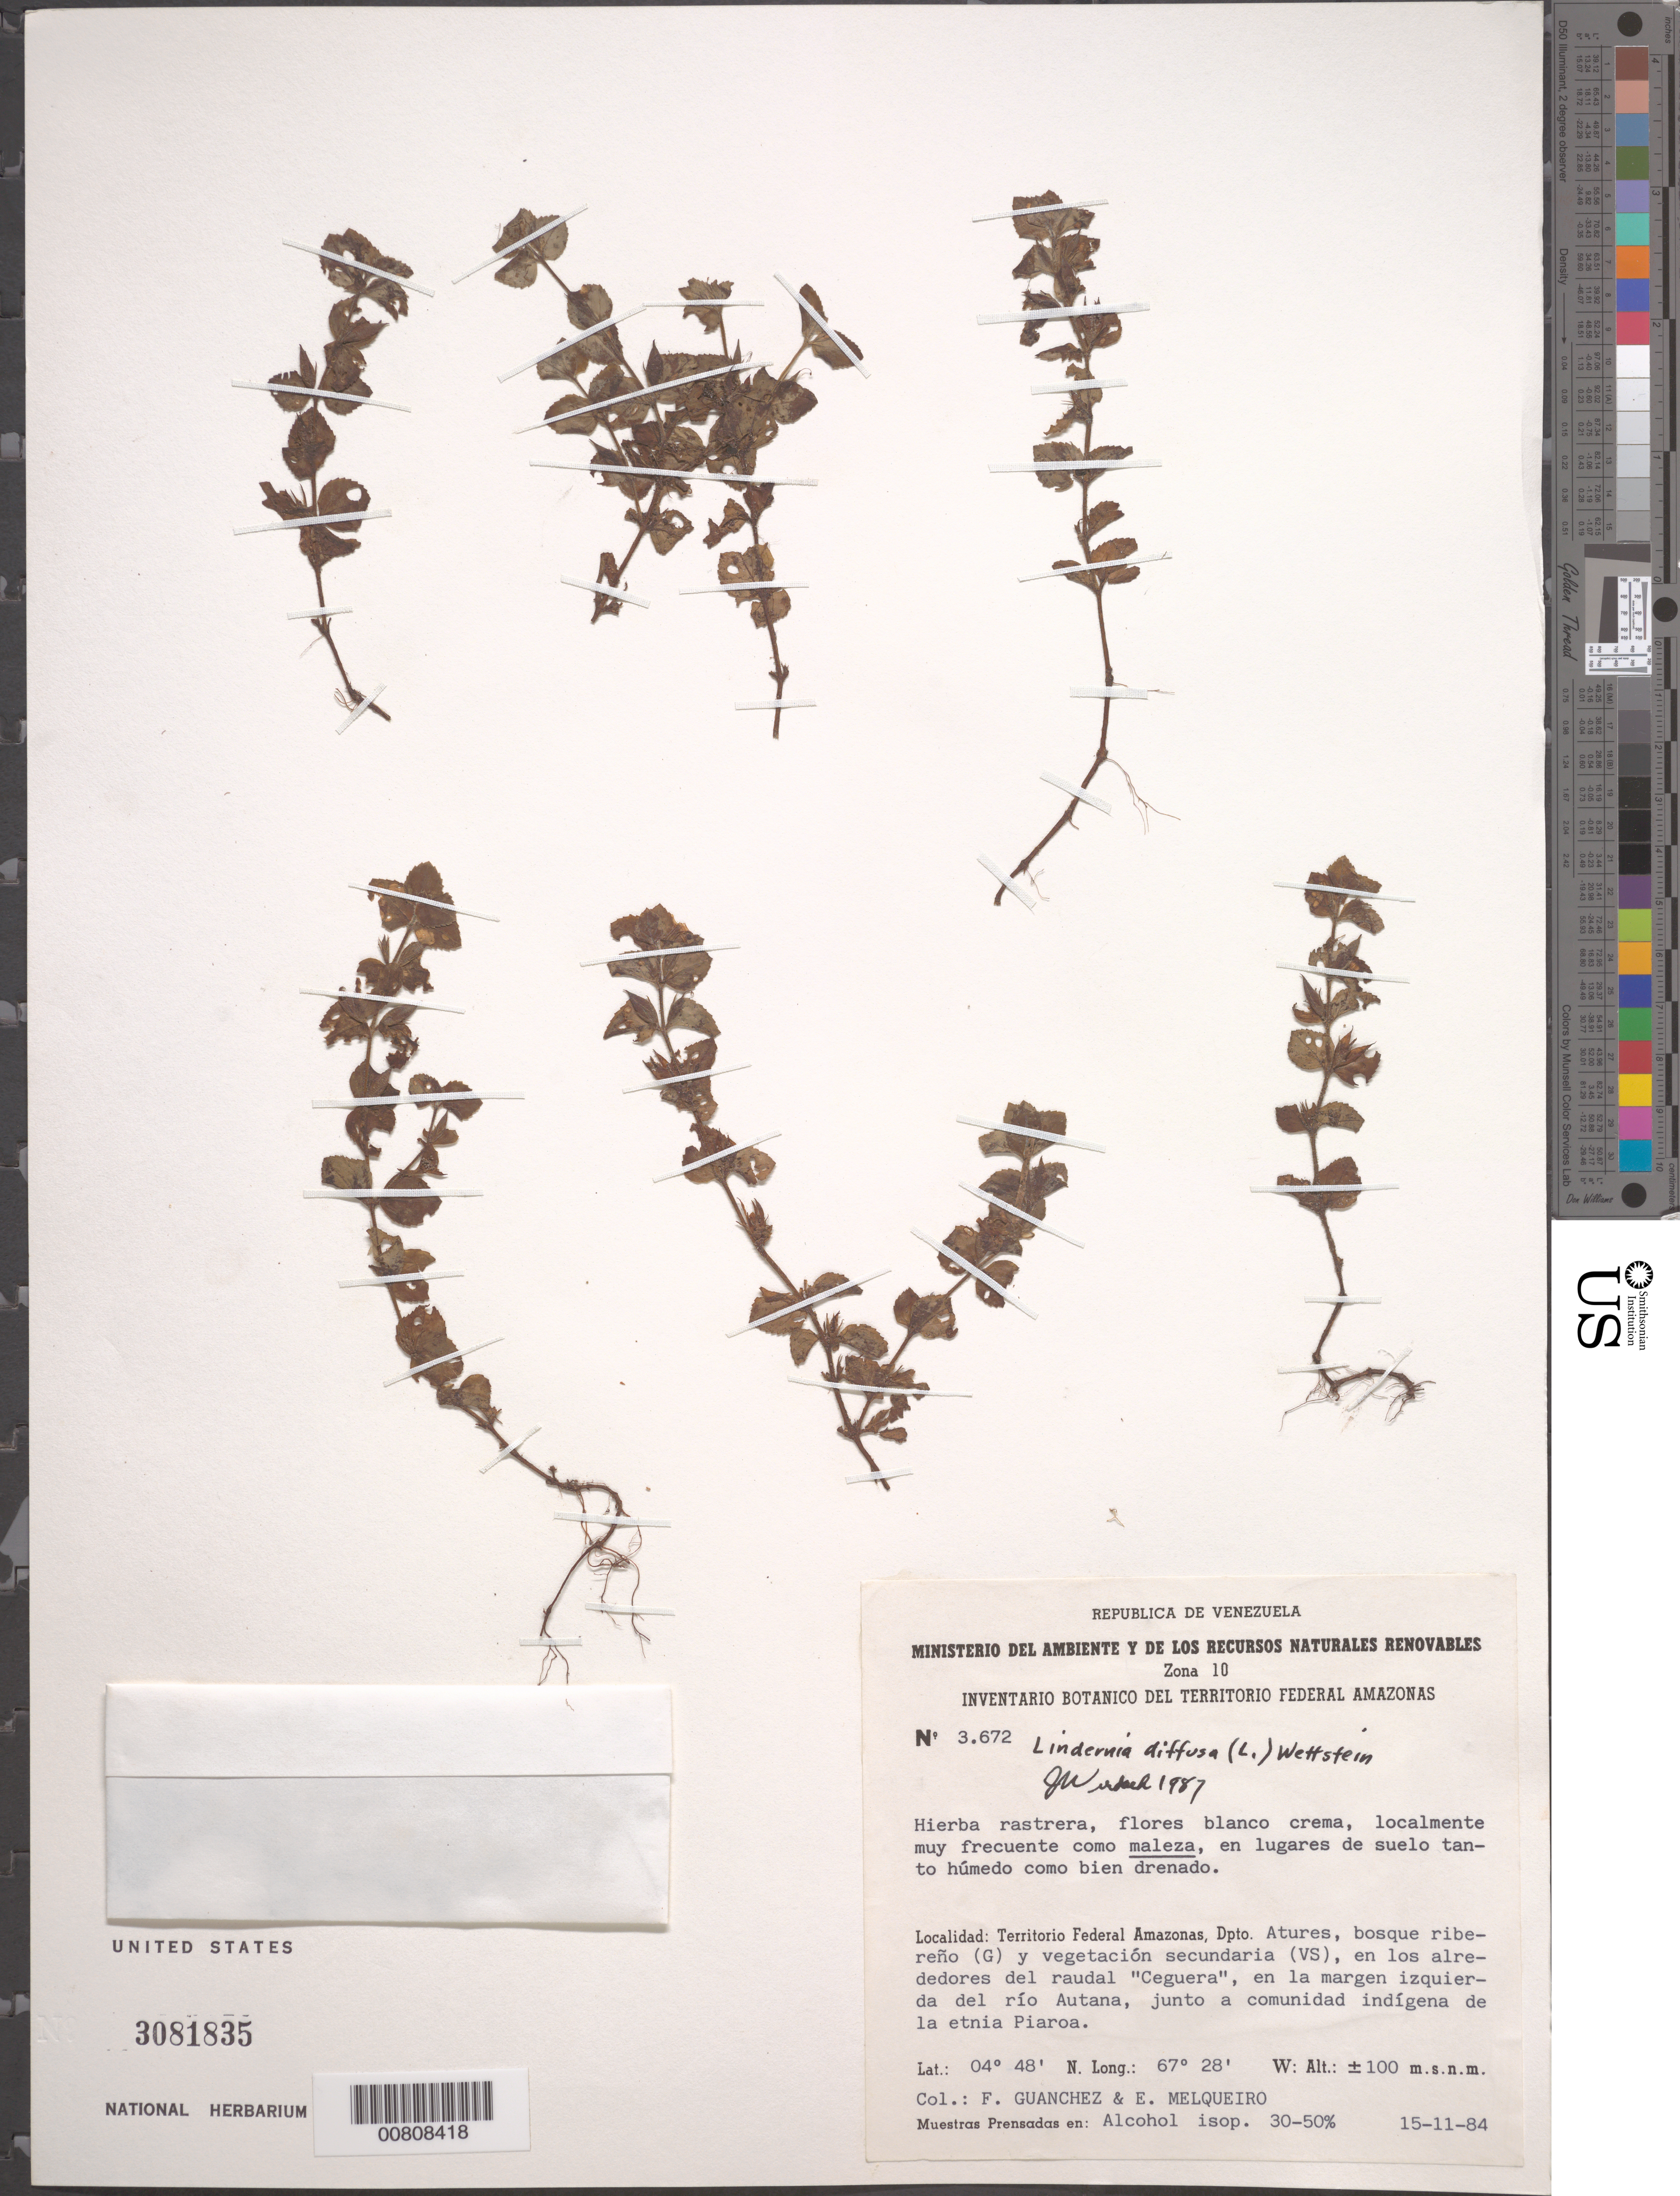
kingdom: Plantae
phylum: Tracheophyta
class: Magnoliopsida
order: Lamiales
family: Linderniaceae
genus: Lindernia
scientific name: Lindernia diffusa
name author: (L.) Wettst.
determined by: Wurdack, John J., (US), US (UNITED STATES)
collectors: F. Guánchez M. & E. Melqueiro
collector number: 3672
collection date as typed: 15-Nov-84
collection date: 1984-11-15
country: Venezuela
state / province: Amazonas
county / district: Atures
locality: raudal "Ceguera", río Autana, uunto a comunidad indigena de la etnia Piaroa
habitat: Bosque ribereno (G) y vegetación secundaria (VS), en lugares de suelo tanto húmedo como bien drenado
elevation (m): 100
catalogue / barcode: US 3081835